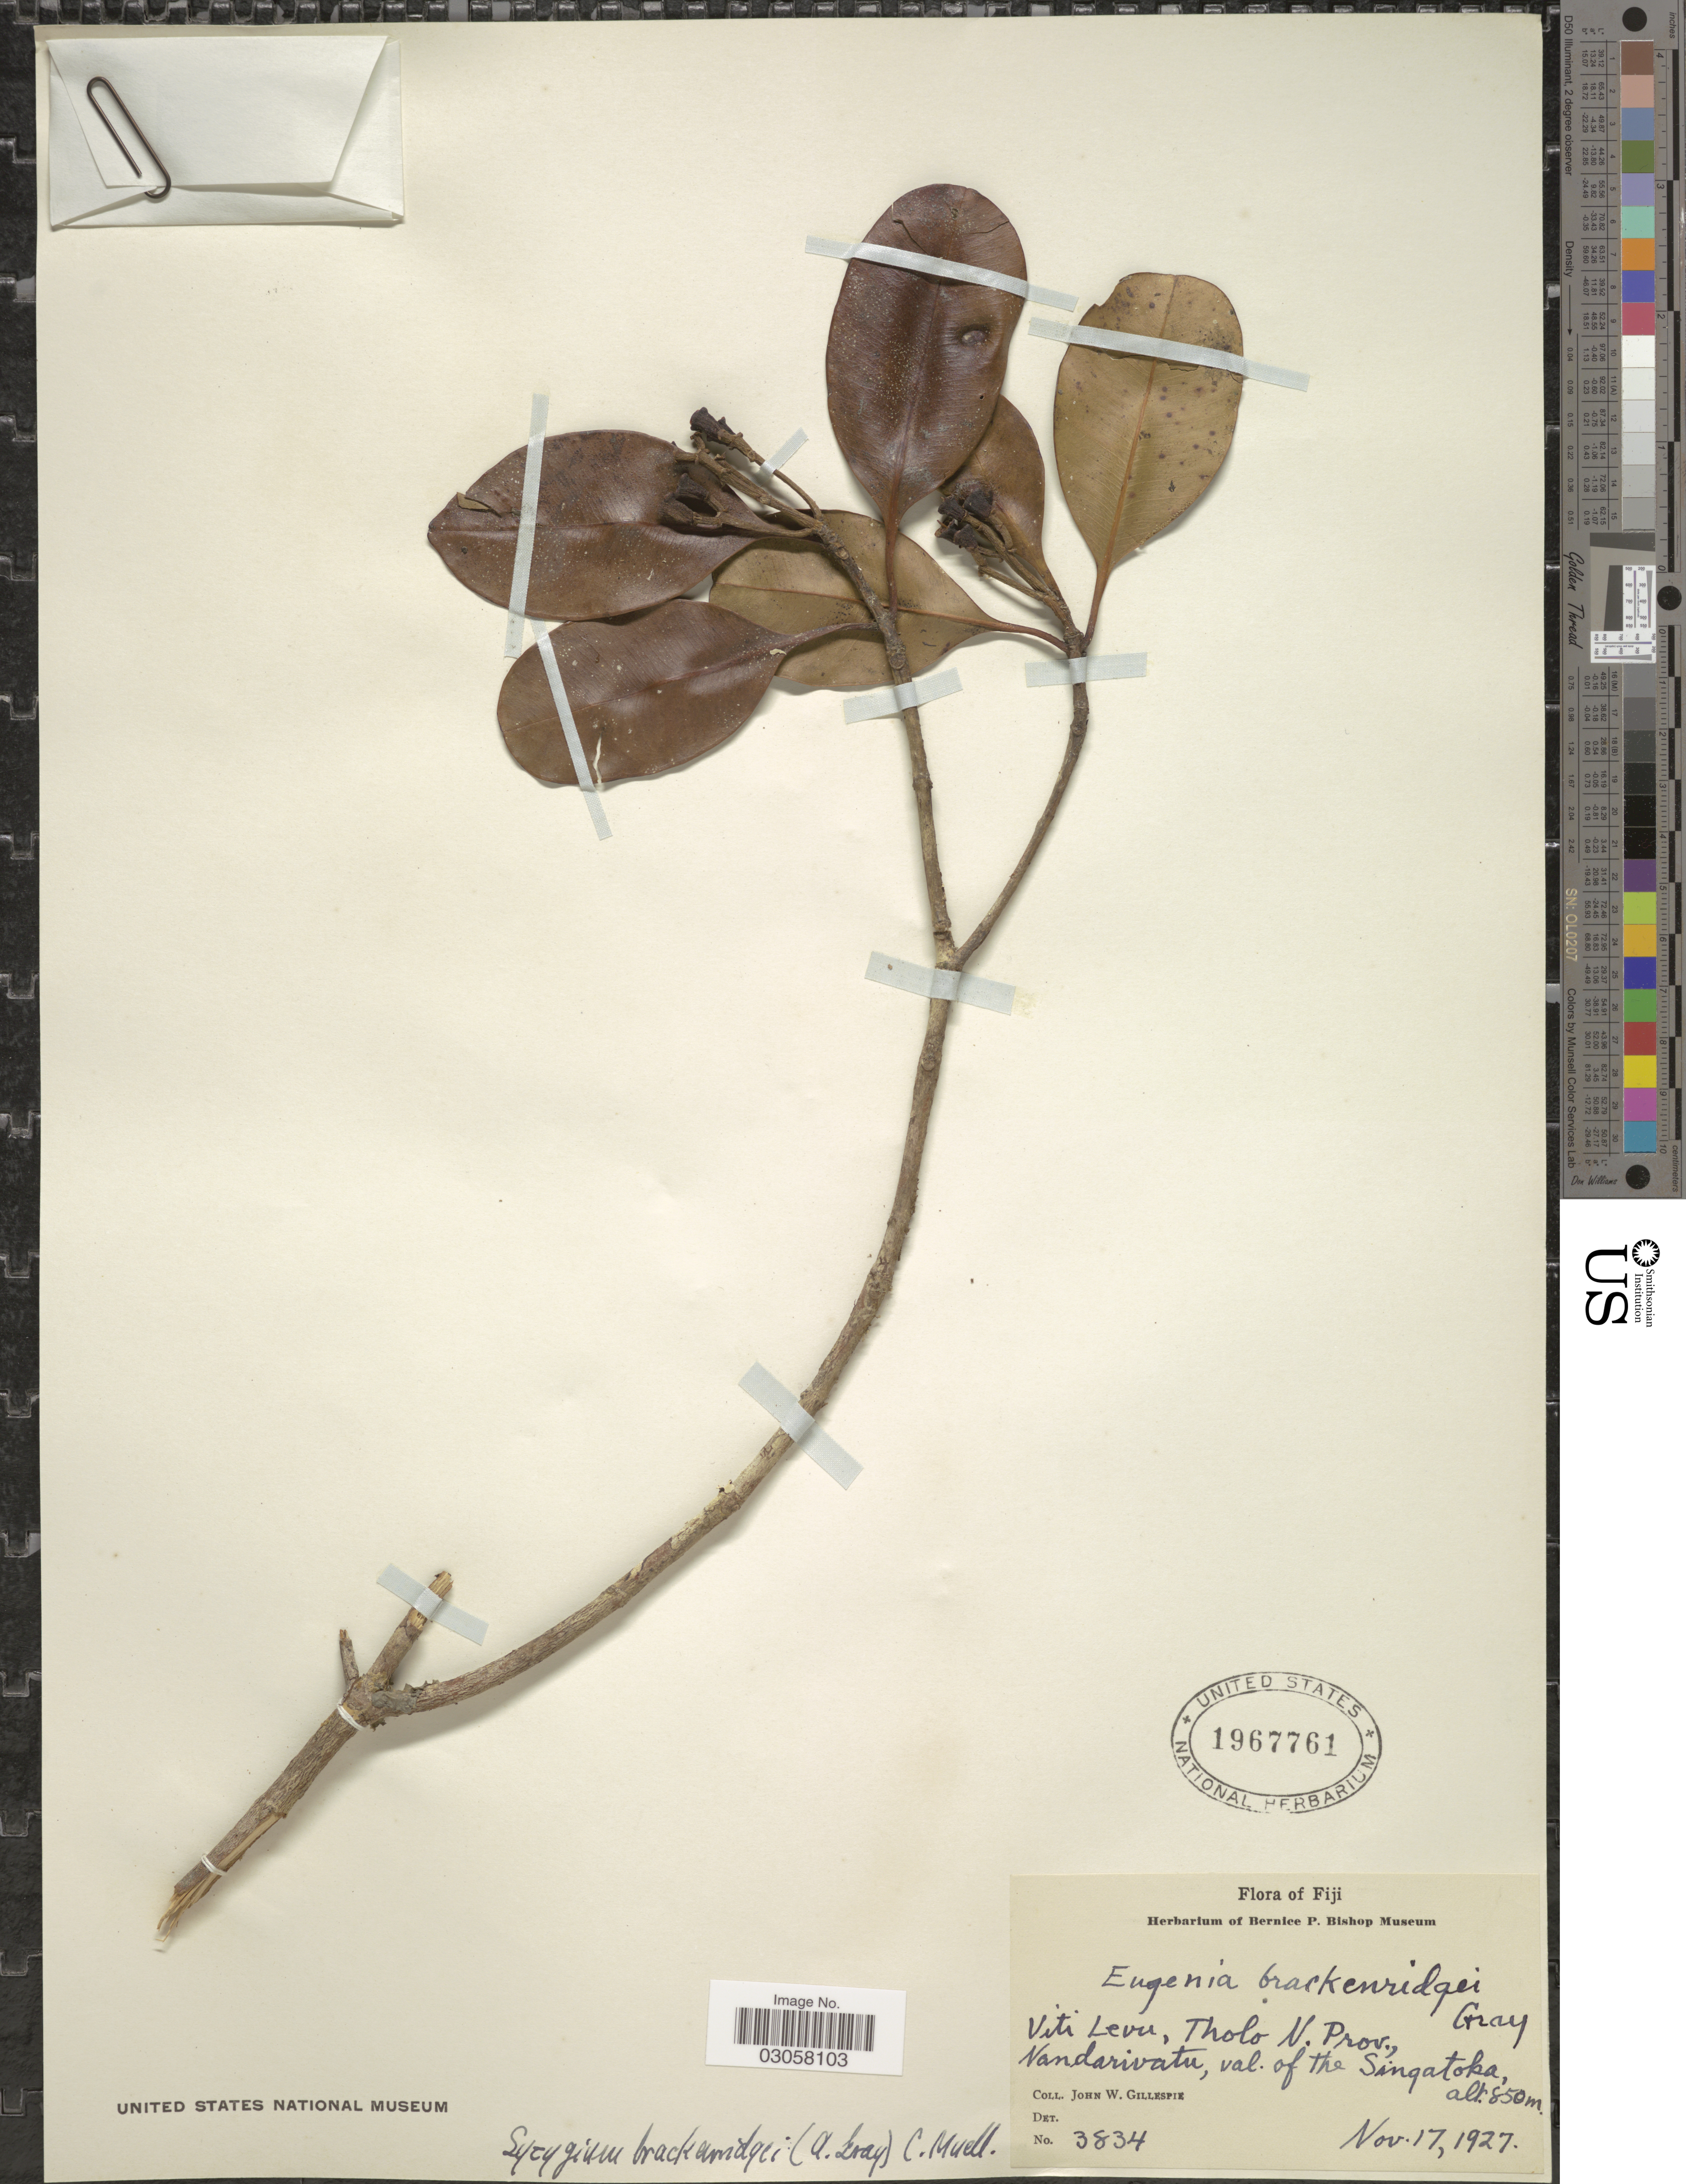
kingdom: Plantae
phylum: Tracheophyta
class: Magnoliopsida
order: Myrtales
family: Myrtaceae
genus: Syzygium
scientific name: Syzygium brackenridgei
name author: (A. Gray) Müll. Stuttg.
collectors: J. W. Gillespie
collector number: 3834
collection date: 1927-11-17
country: Fiji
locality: Viti Levu, Tholo N. Prov., Nandarivatu, val. of the Singatoka.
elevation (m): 850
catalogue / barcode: US 1967761